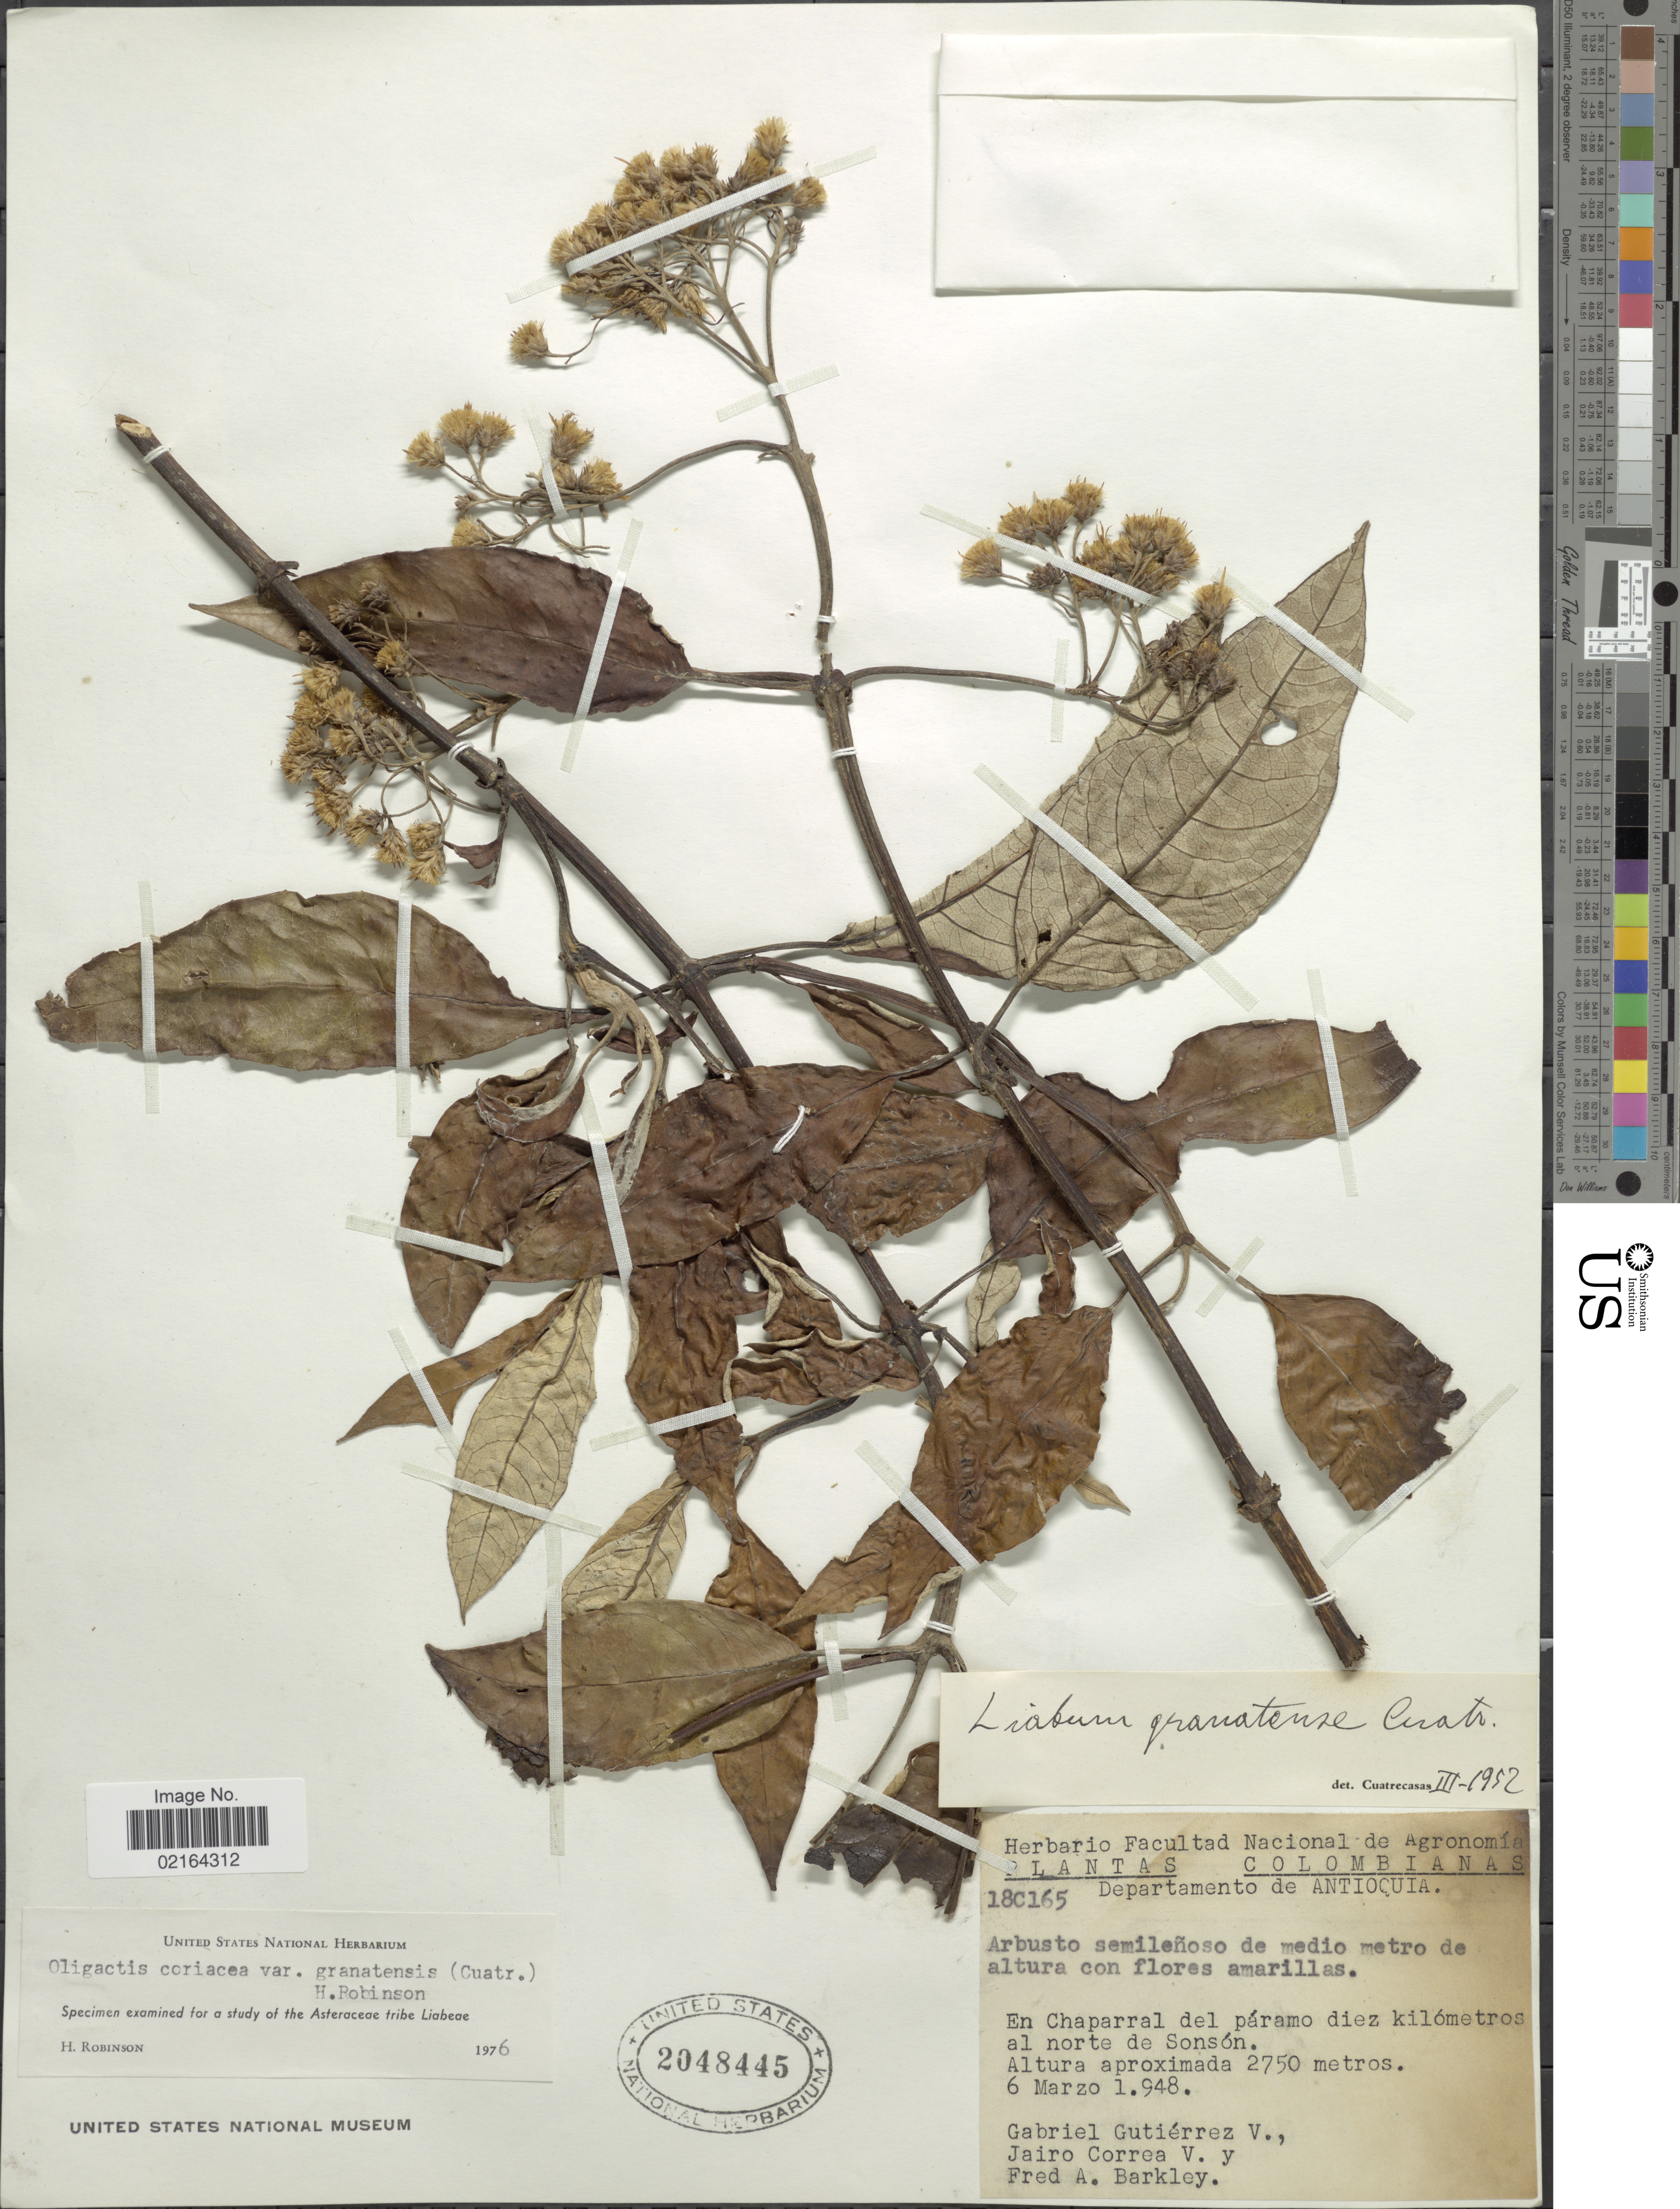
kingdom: Plantae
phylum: Tracheophyta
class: Magnoliopsida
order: Asterales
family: Asteraceae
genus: Sampera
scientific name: Sampera coriacea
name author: (Hieron.) V.A. Funk & H. Rob.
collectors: G. Gutiérrez V., J. Correa & F. A. Barkley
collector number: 18C165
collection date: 1948-03-06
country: Colombia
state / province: Antioquia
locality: Departamento de Antioquia, En Chaparral del paramo diez kilometros al norte de Sonson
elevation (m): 2750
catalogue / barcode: US 2048445